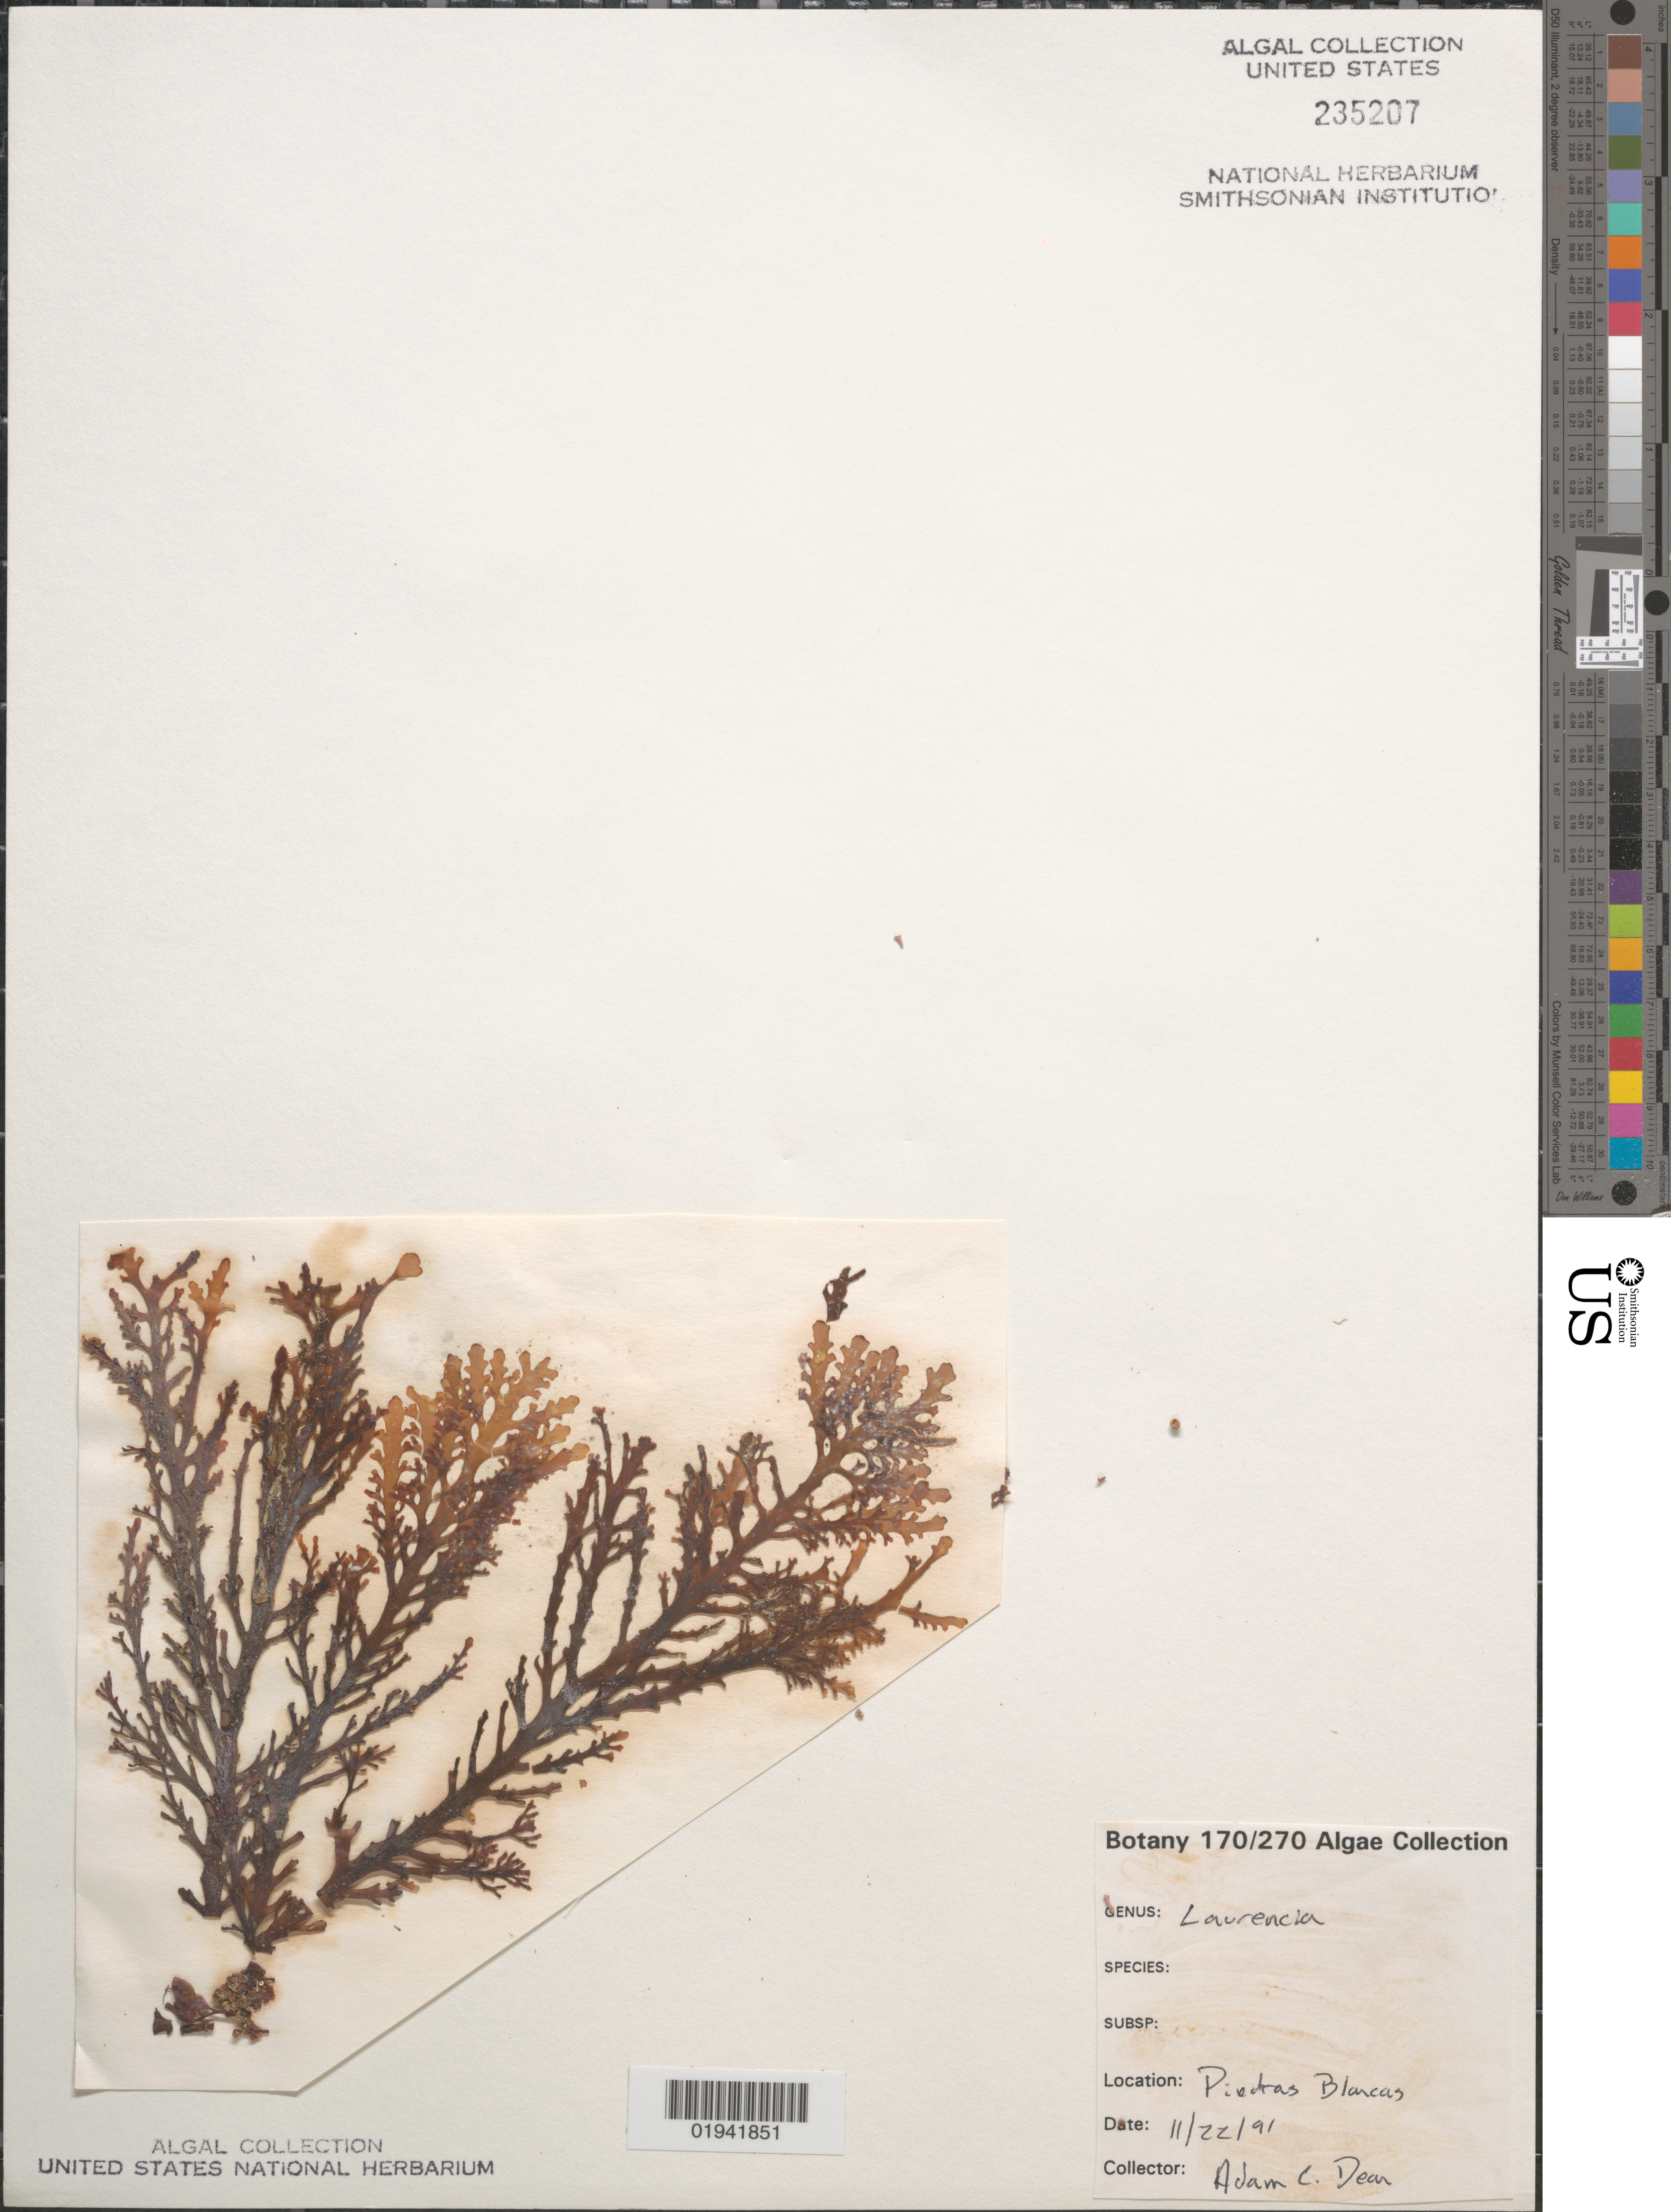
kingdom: Plantae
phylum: Rhodophyta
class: Florideophyceae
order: Ceramiales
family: Rhodomelaceae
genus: Laurencia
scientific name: Laurencia sp.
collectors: A. Dean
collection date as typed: Transcribed d/m/y: 22/11/91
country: United States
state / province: California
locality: Piedras Blancas.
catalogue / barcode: US 235207